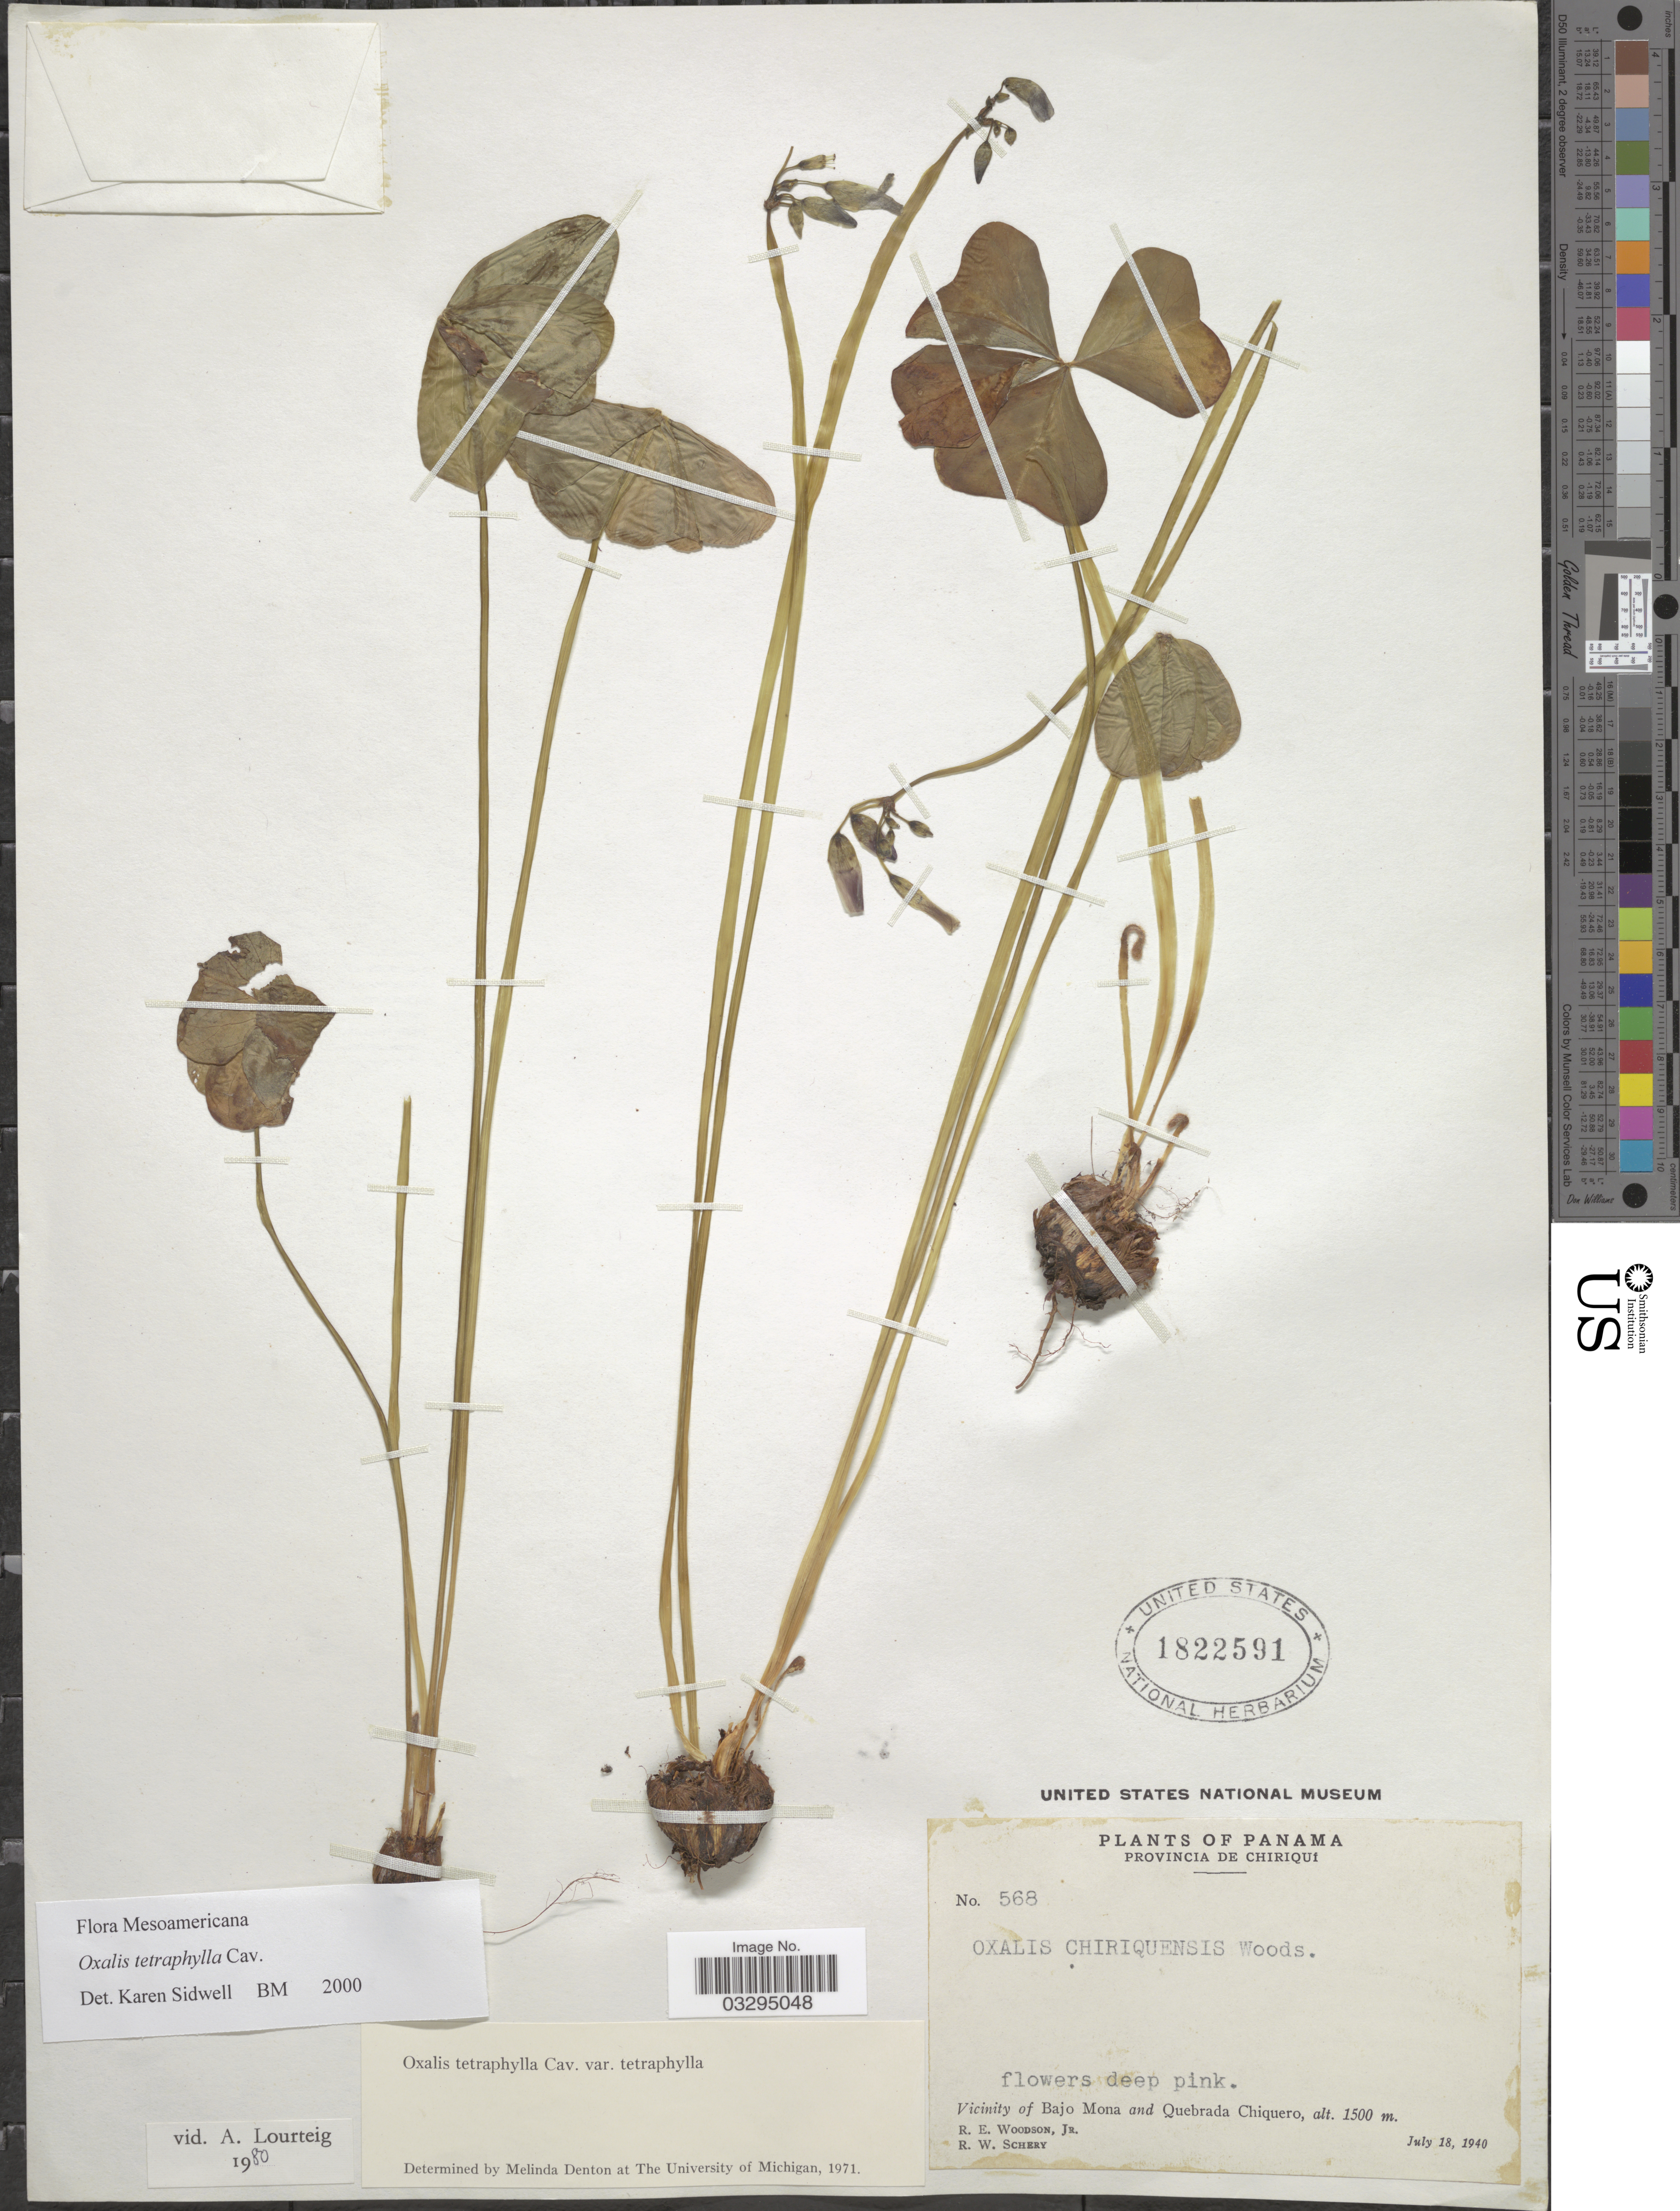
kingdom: Plantae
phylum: Tracheophyta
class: Magnoliopsida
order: Oxalidales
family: Oxalidaceae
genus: Oxalis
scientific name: Oxalis tetraphylla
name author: Cav.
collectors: R. E. Woodson & R. W. Schery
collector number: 568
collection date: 1940-07-18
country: Panama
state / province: Chiriqui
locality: Provincia de Chiriqui. Vicinity of Bajo Mona and Quebrada Chiquero.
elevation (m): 1500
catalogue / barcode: US 1822591